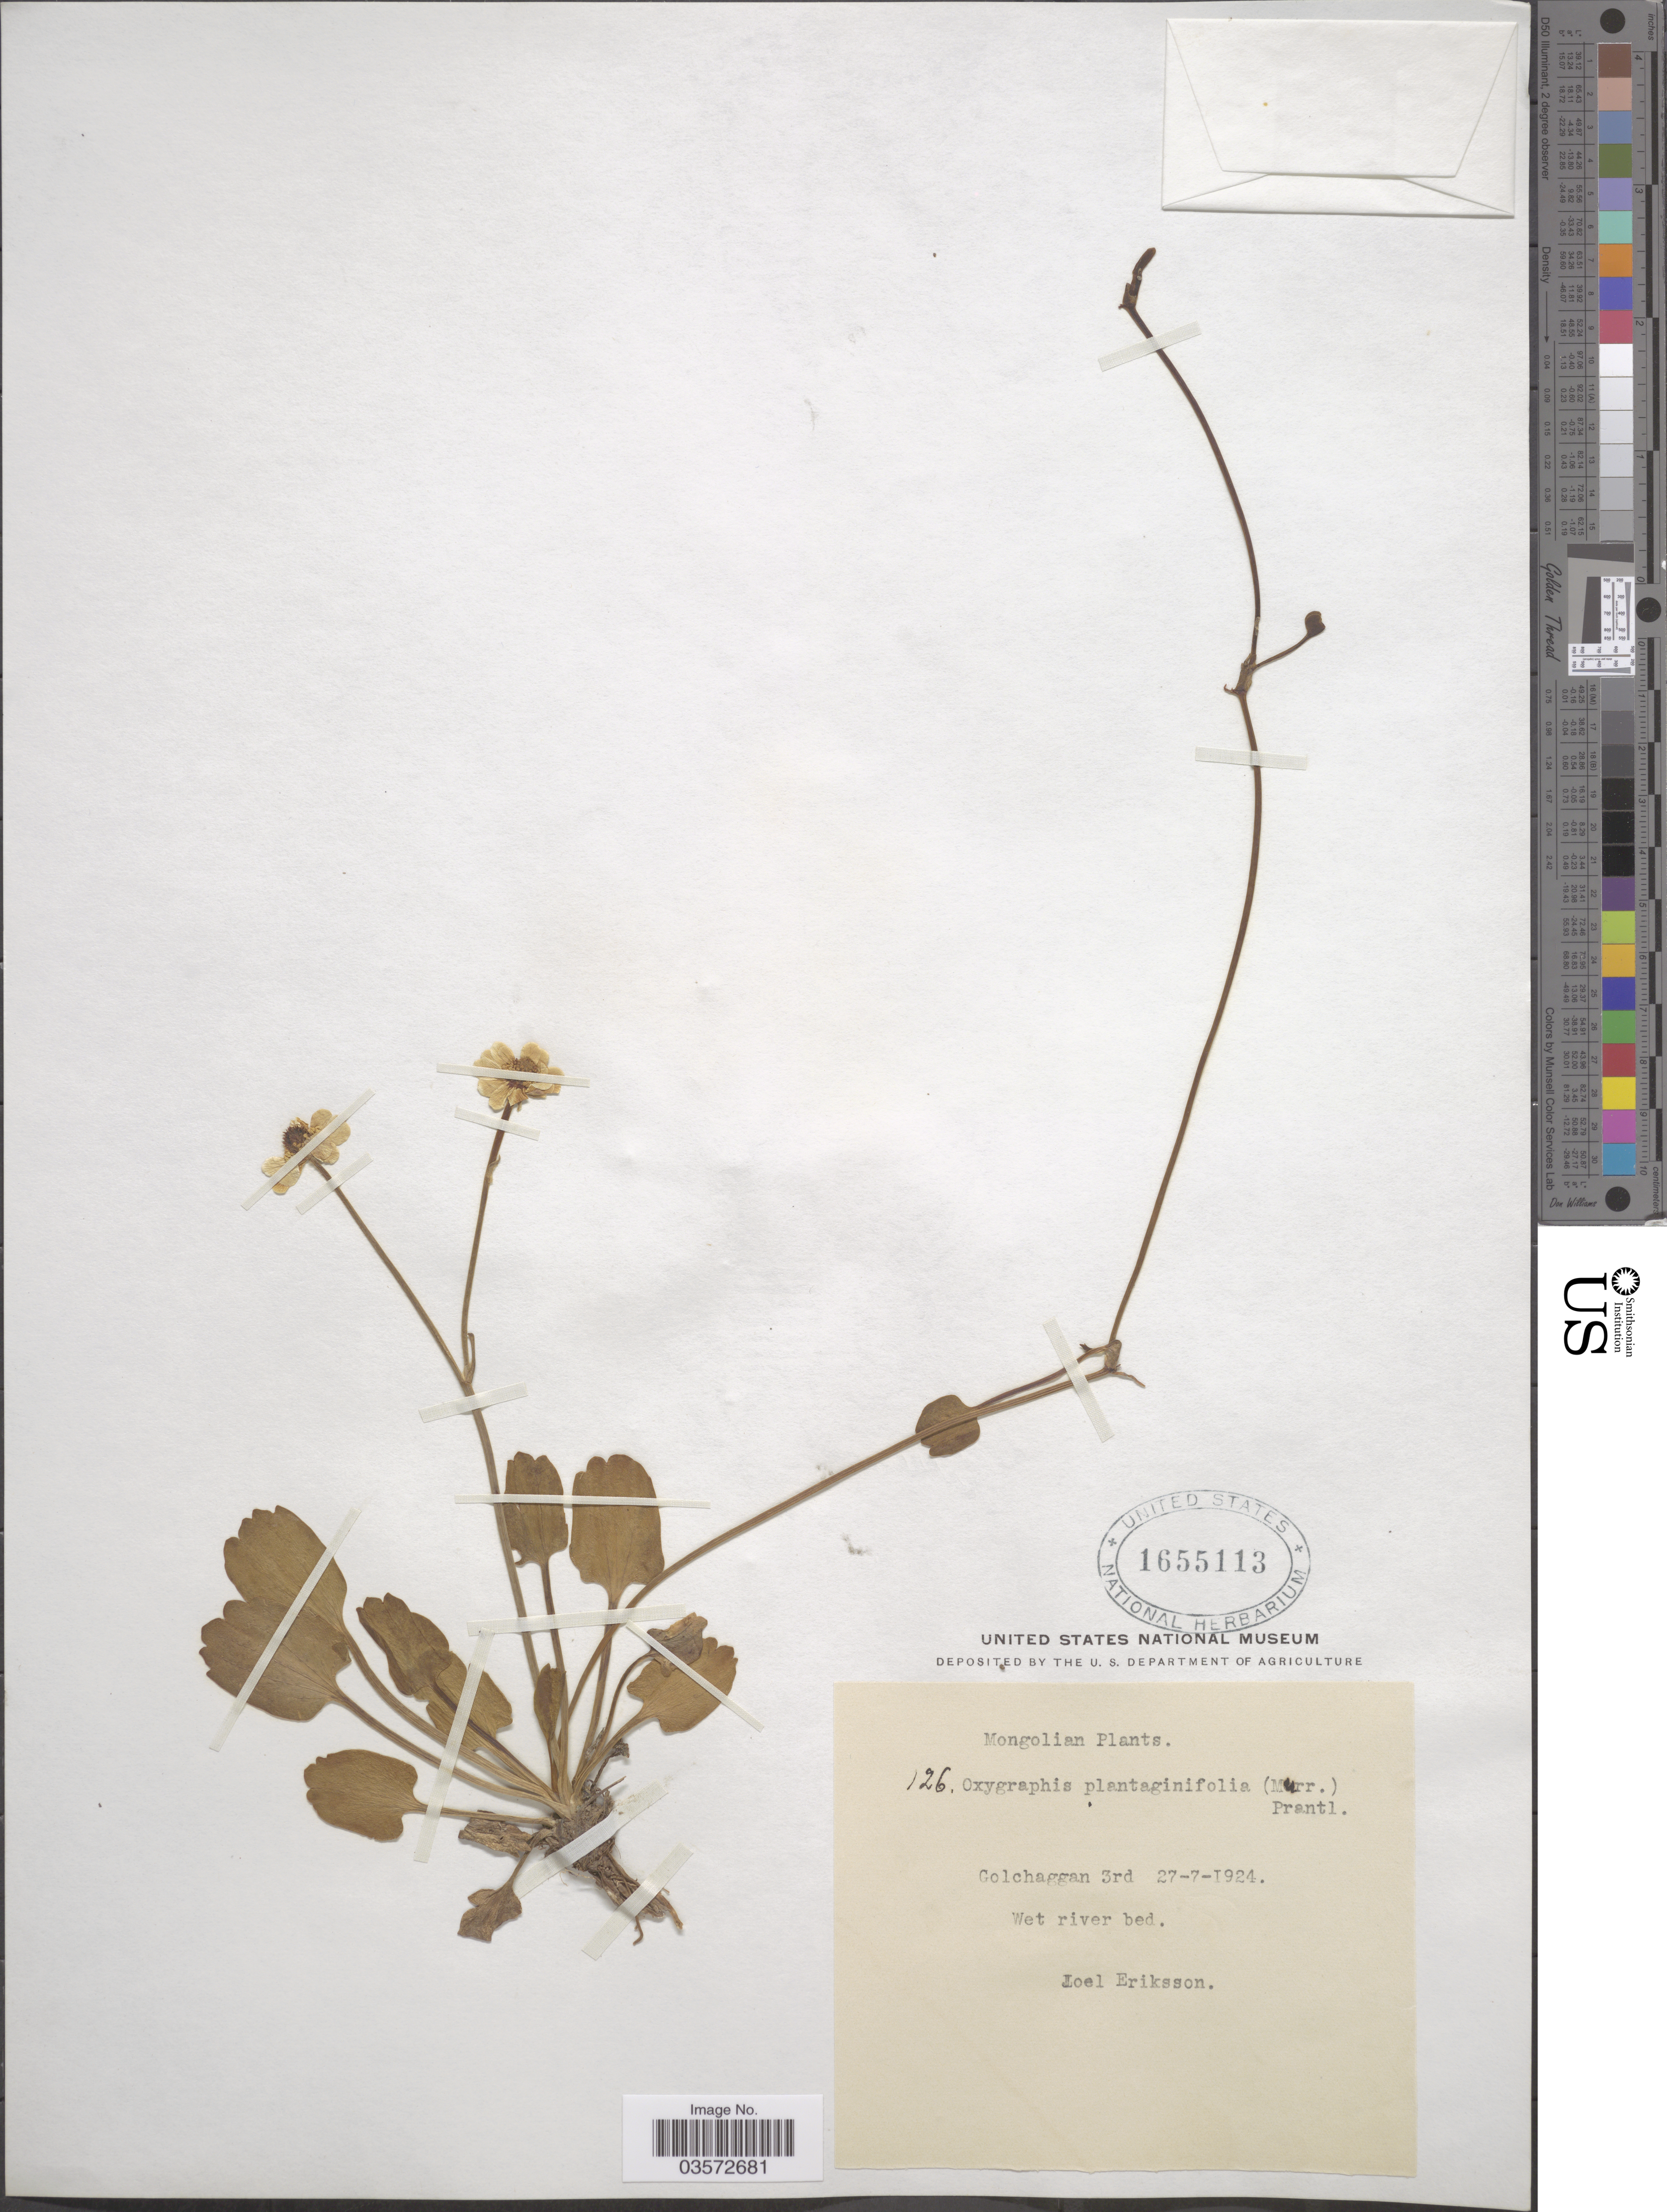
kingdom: Plantae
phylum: Tracheophyta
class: Magnoliopsida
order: Ranunculales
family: Ranunculaceae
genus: Ranunculus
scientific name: Ranunculus plantaginifolius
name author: Murray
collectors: J. Eriksson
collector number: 126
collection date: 1924-07-27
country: Mongolia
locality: Mongolian. Golchaggan 3rd.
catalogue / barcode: US 1655113